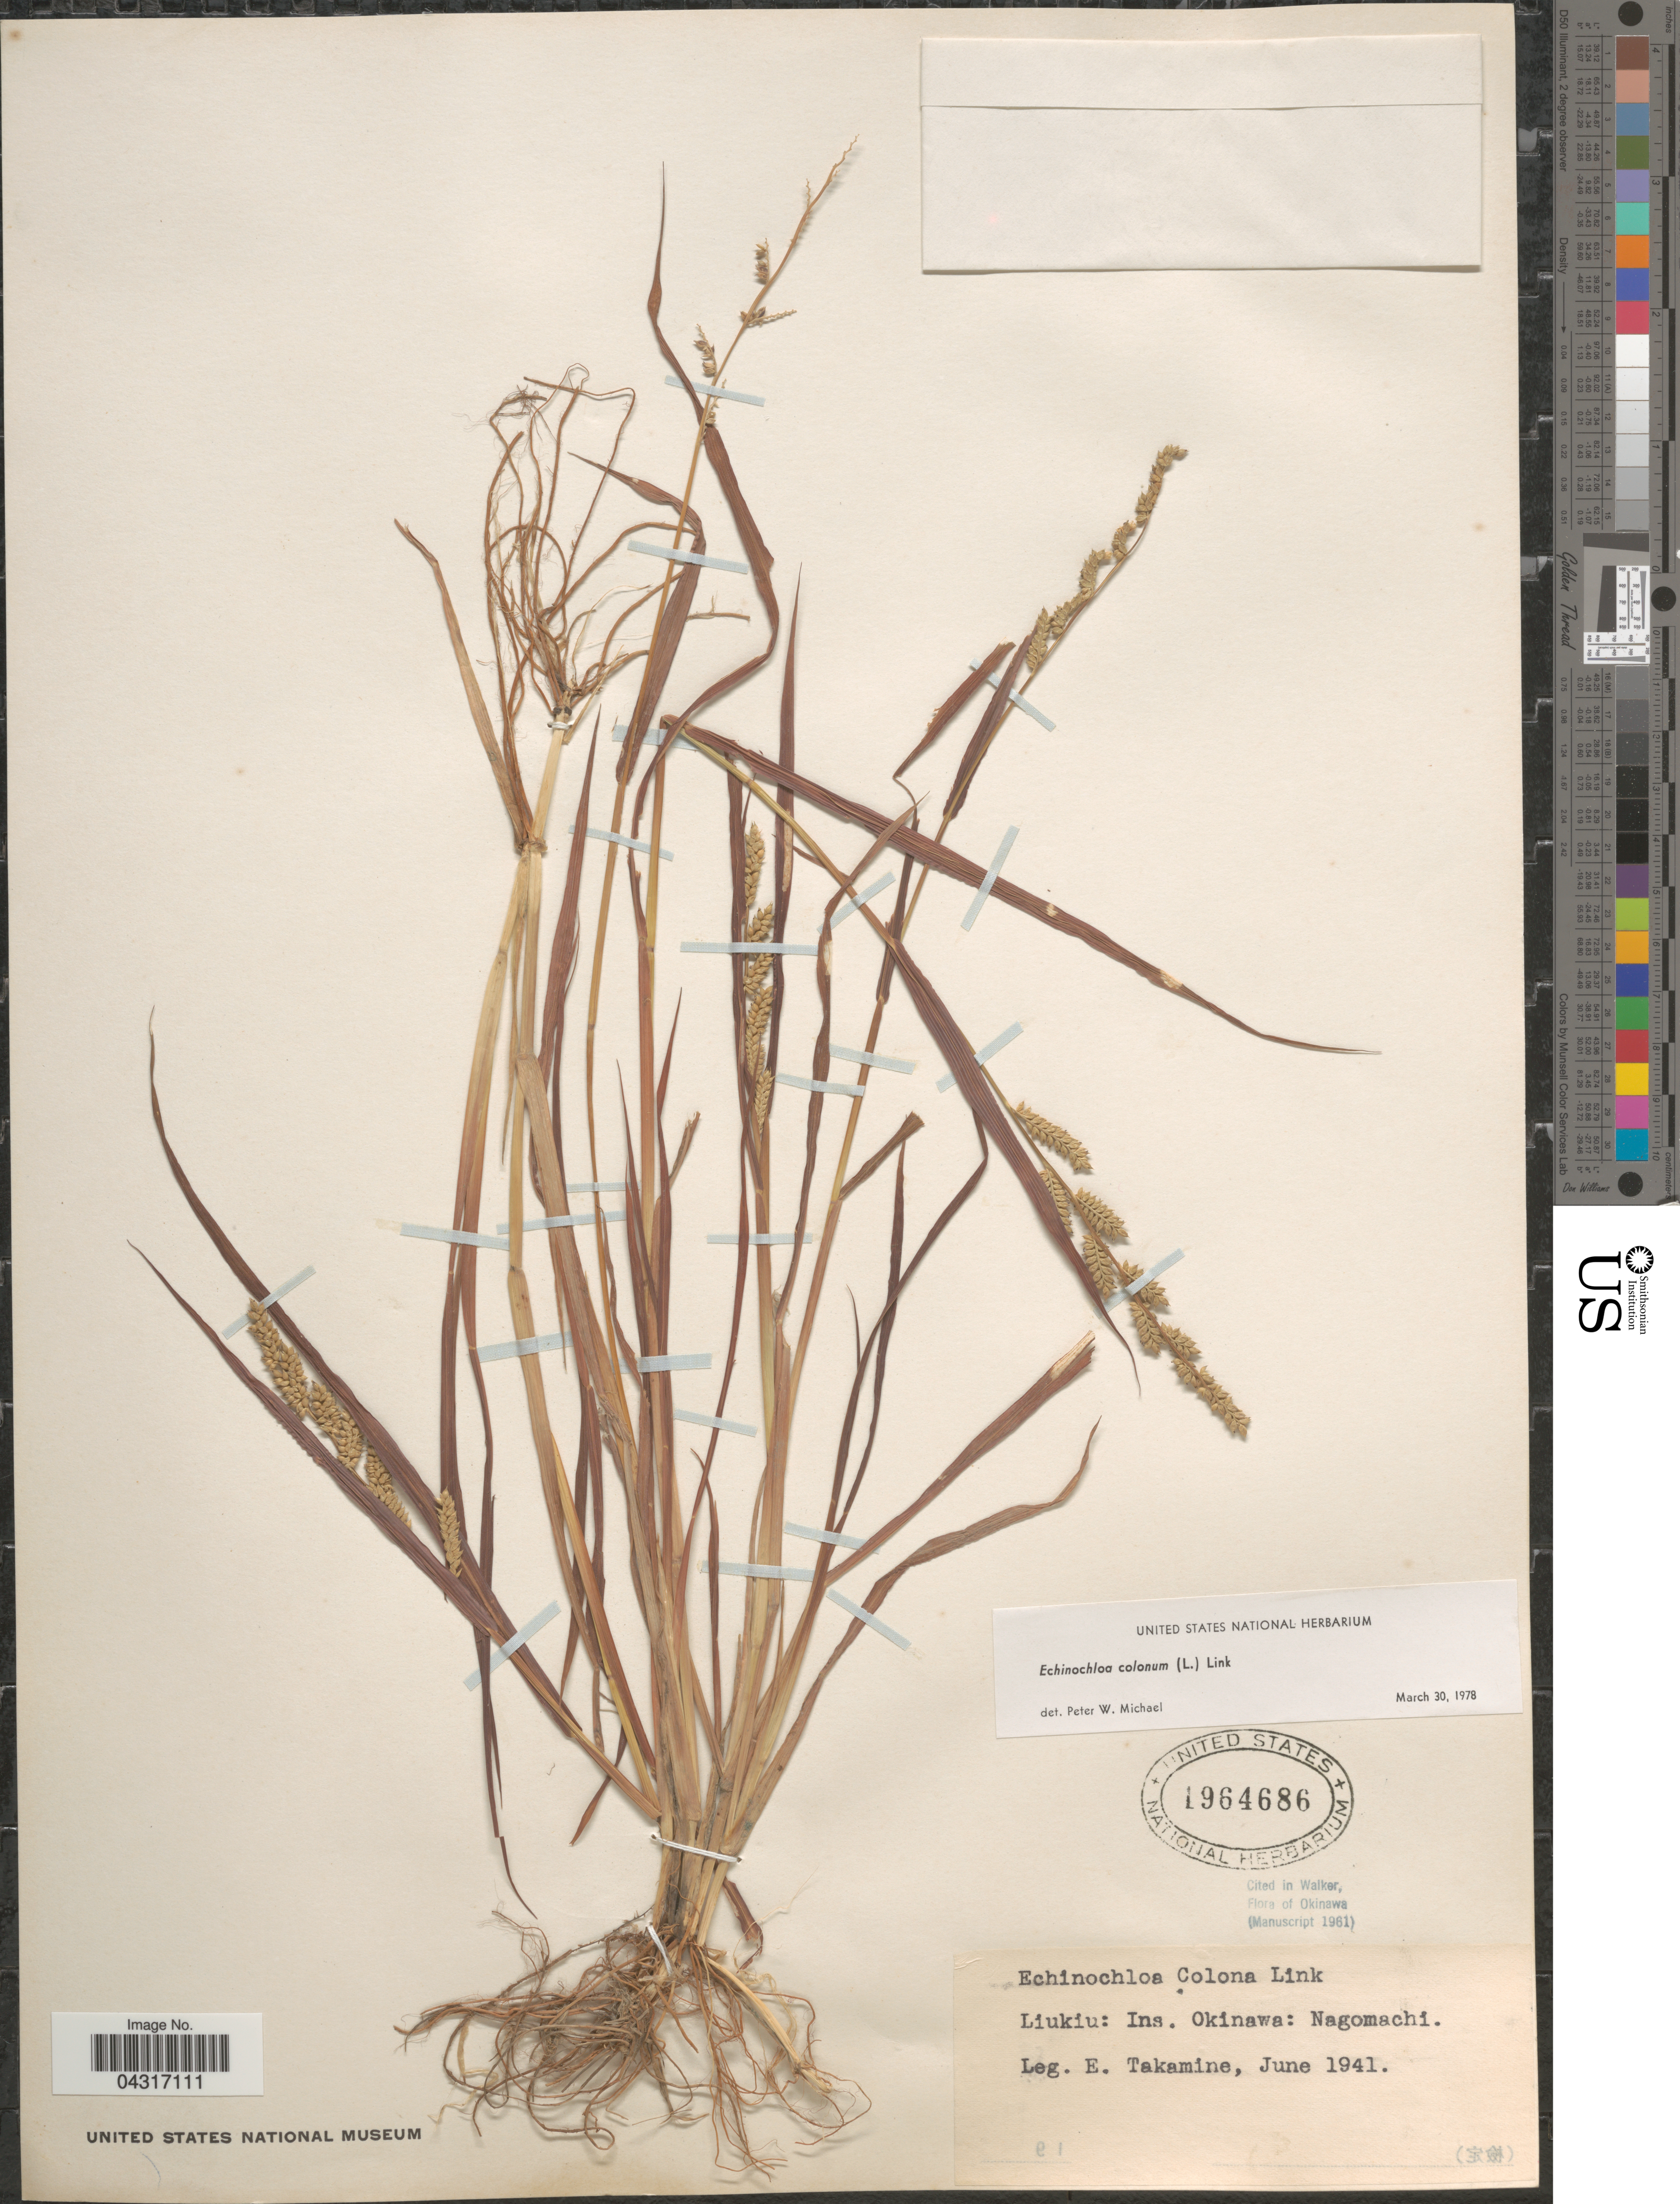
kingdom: Plantae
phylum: Tracheophyta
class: Liliopsida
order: Poales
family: Poaceae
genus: Echinochloa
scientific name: Echinochloa colona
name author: (L.) Link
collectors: E. Takamine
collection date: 1941-06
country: Japan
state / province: Okinawa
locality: Liukiu: Ins. Okinawa: Nagomachi.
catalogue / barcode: US 1964686